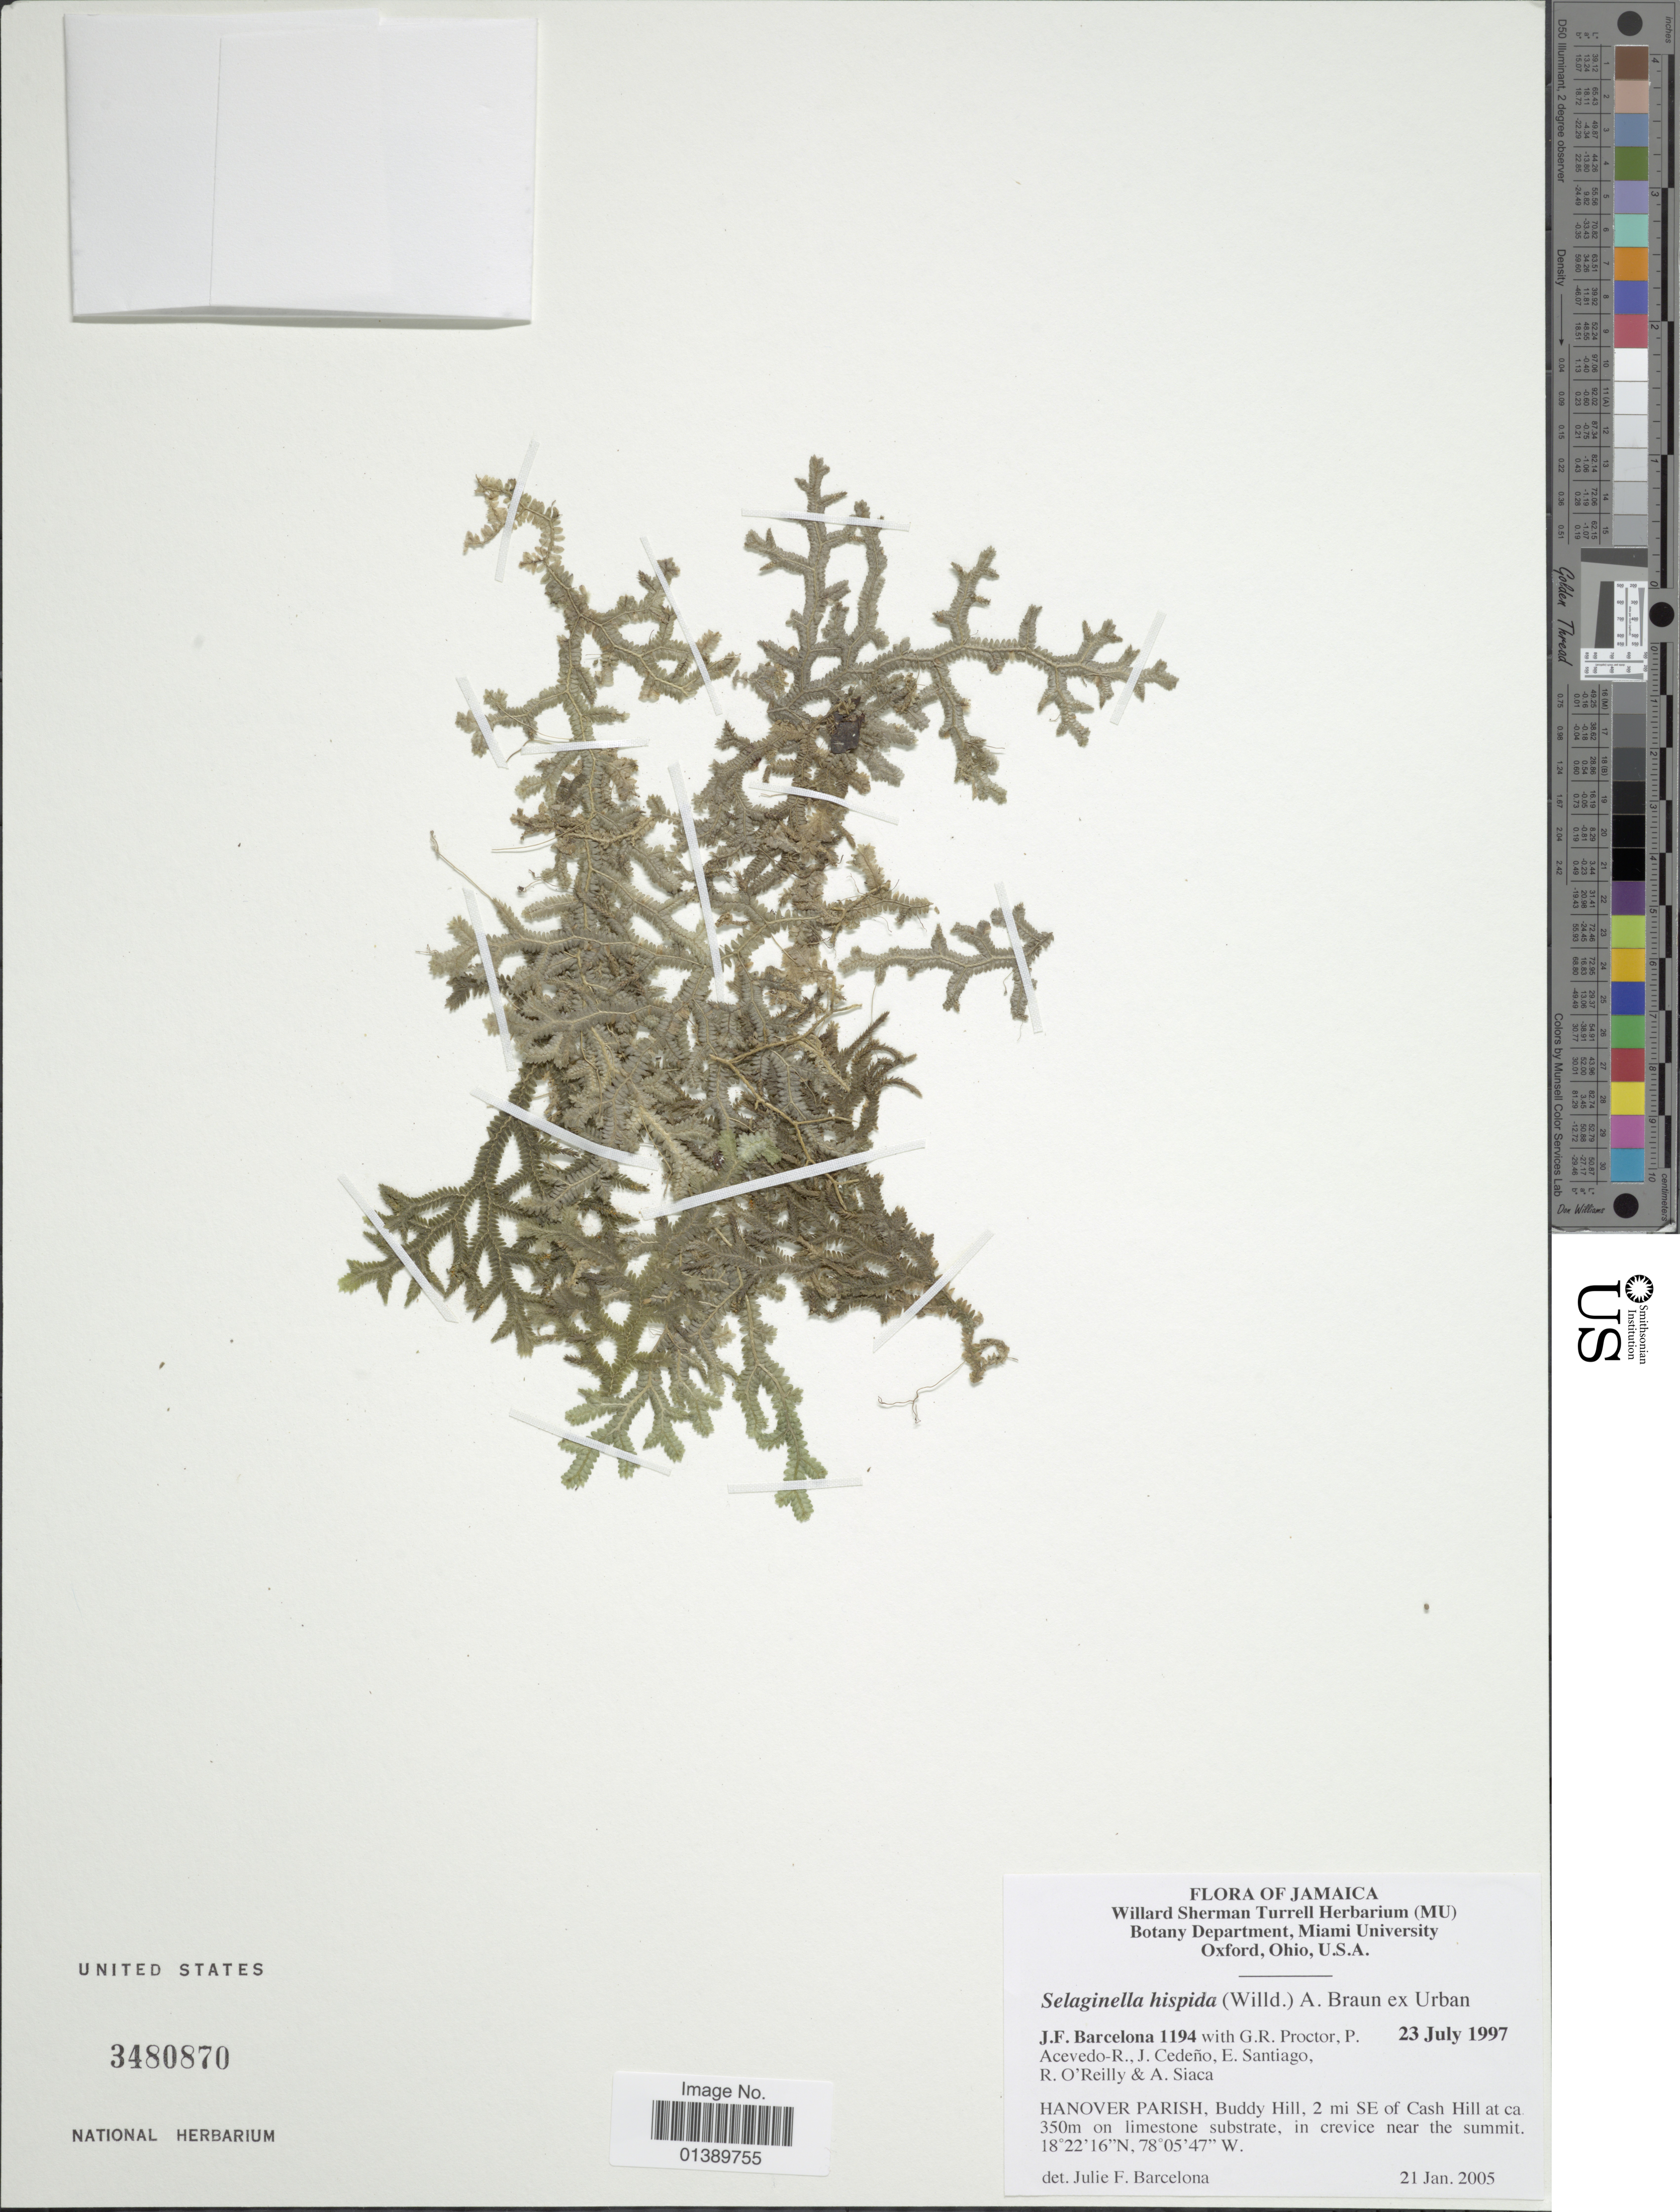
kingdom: Plantae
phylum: Tracheophyta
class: Lycopodiopsida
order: Selaginellales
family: Selaginellaceae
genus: Selaginella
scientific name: Selaginella hispida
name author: (Willd.) A. Br. ex Urb.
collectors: J. F. Barcelona, G. Proctor, P. Acevedo-Rodr., J. Cedeño & et al.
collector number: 1194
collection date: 1997-07-23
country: Jamaica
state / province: Hanover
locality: Hanover Parish, Buddy Hill, 2 mi SE of Cash Hill at ca 350m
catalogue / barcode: US 3480870